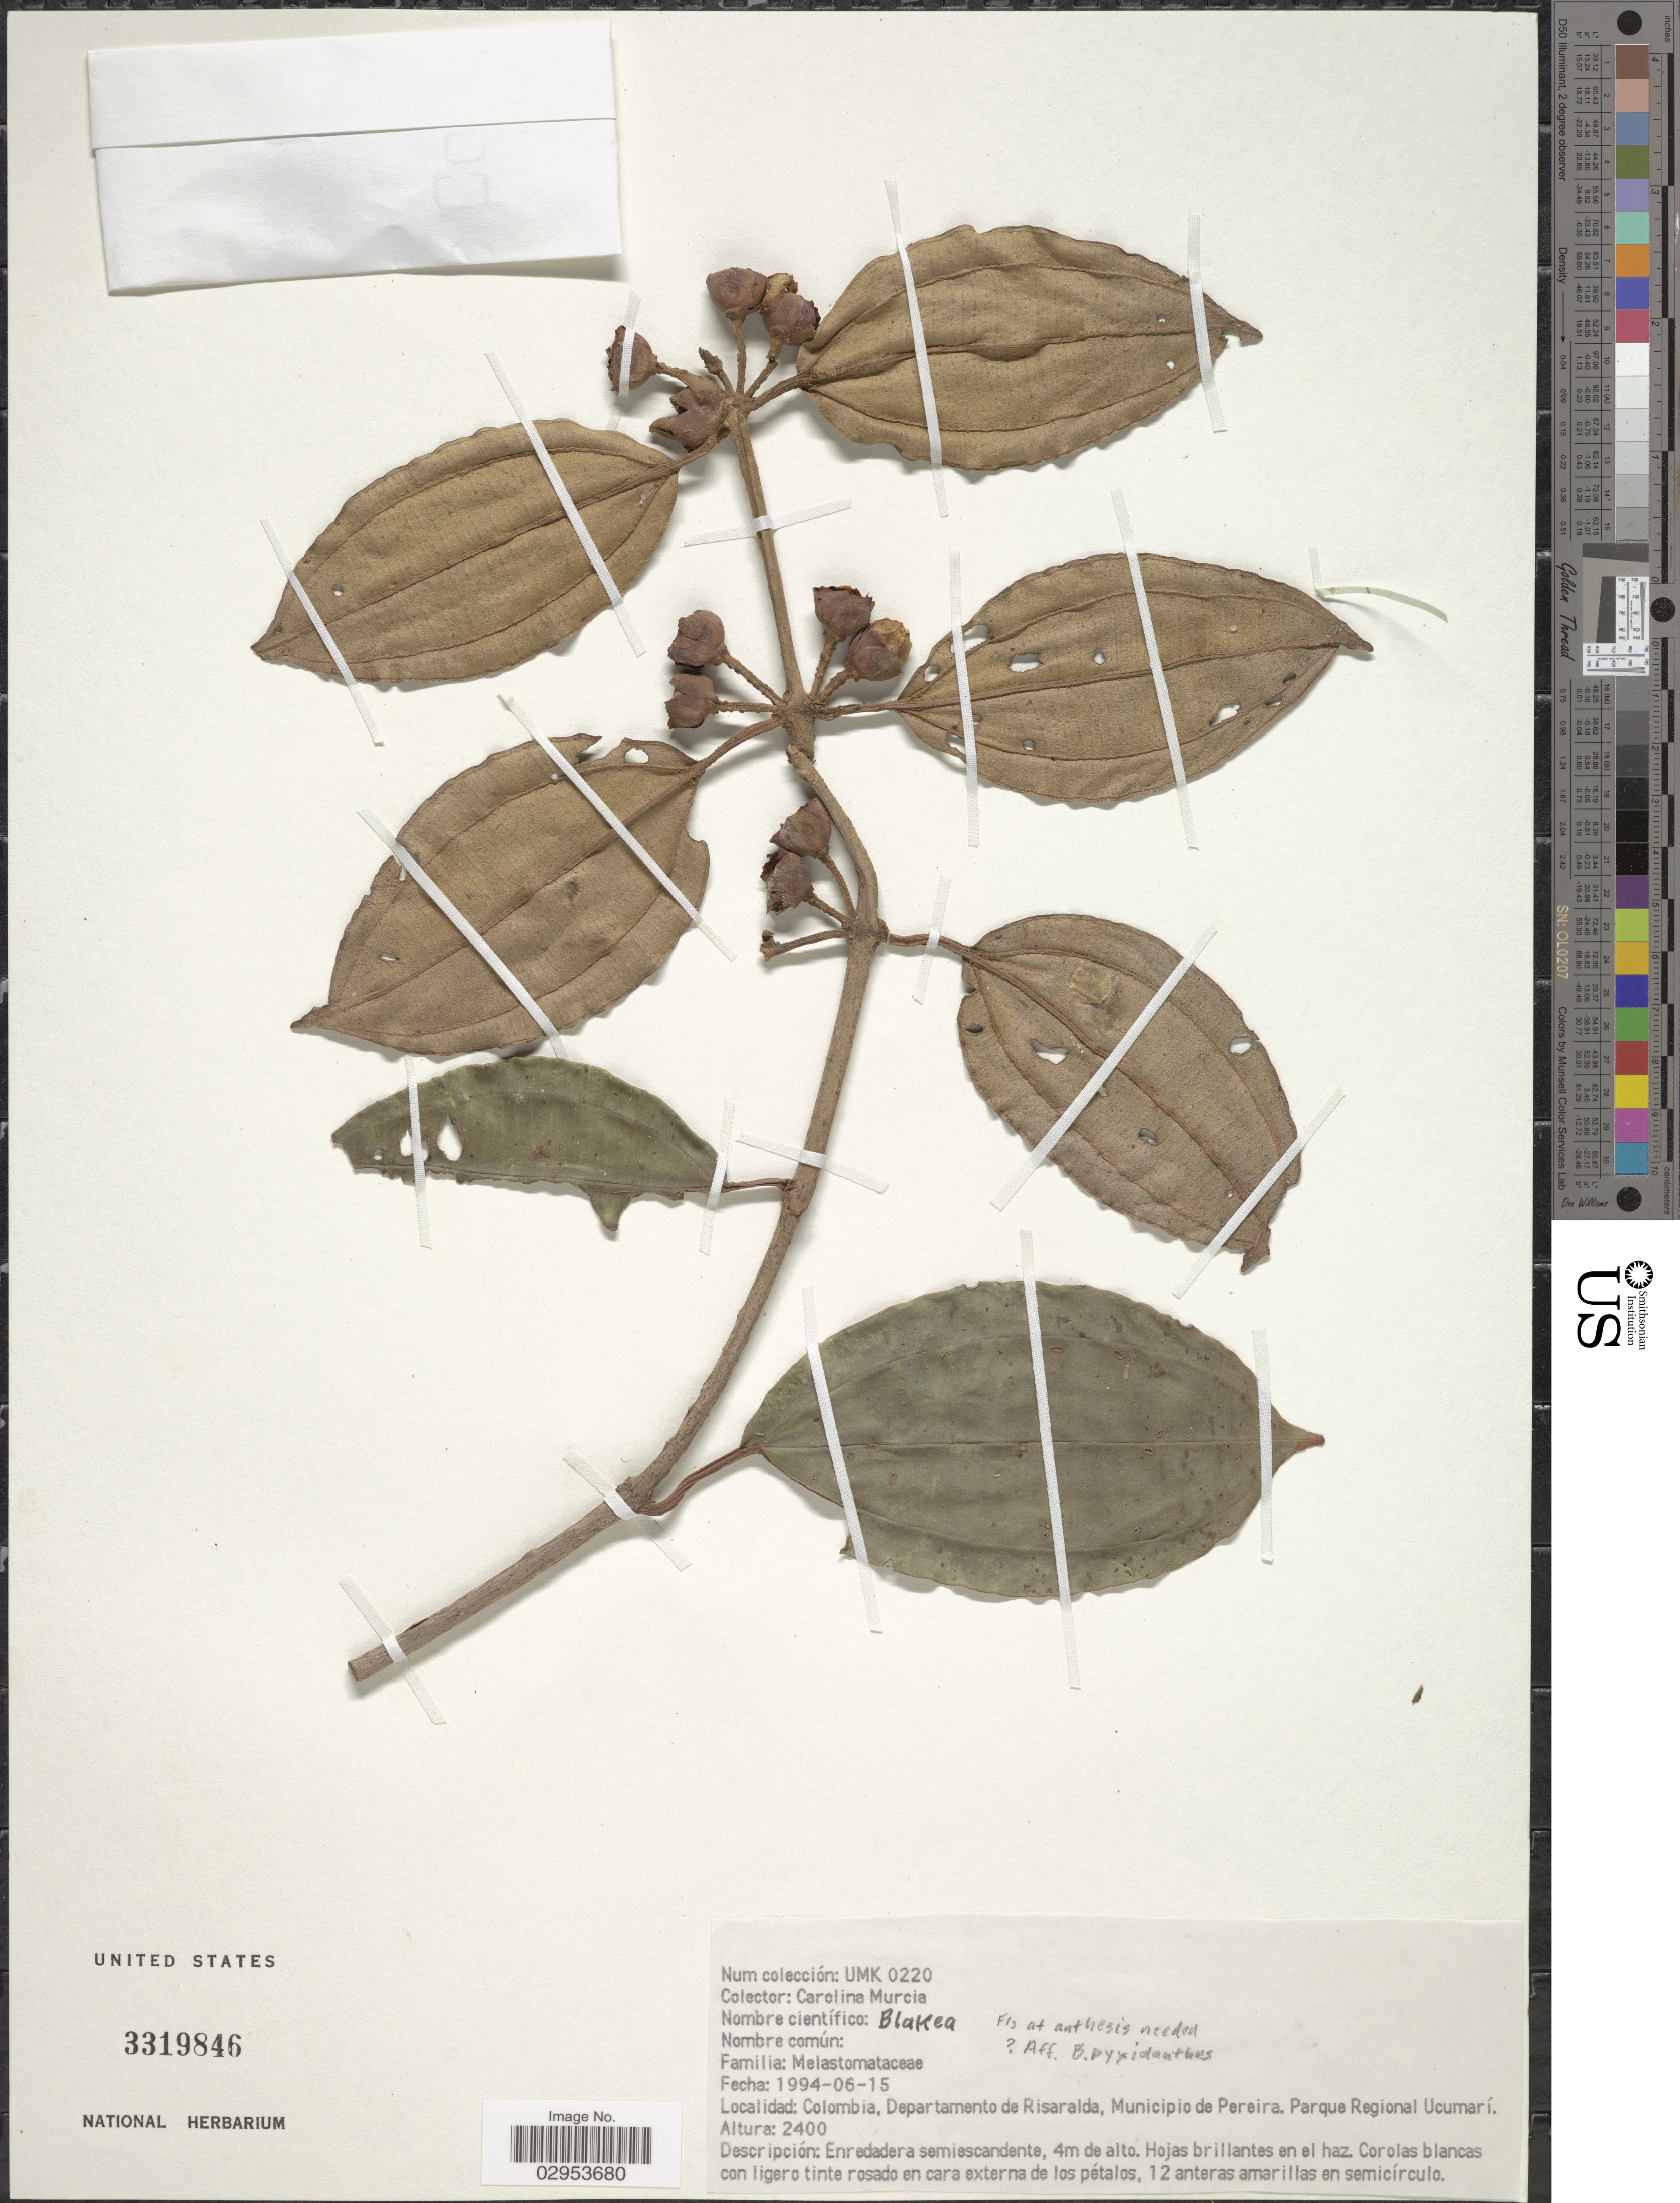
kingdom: Plantae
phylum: Tracheophyta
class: Magnoliopsida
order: Myrtales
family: Melastomataceae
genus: Blakea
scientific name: Blakea sp.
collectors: C. Murcia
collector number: UMK0220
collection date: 1994-06-15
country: Colombia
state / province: Risaralda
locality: Departamento de Risaralda, Municipio de Pereira. Parque Regional Ucumarí.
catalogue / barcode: US 3319846